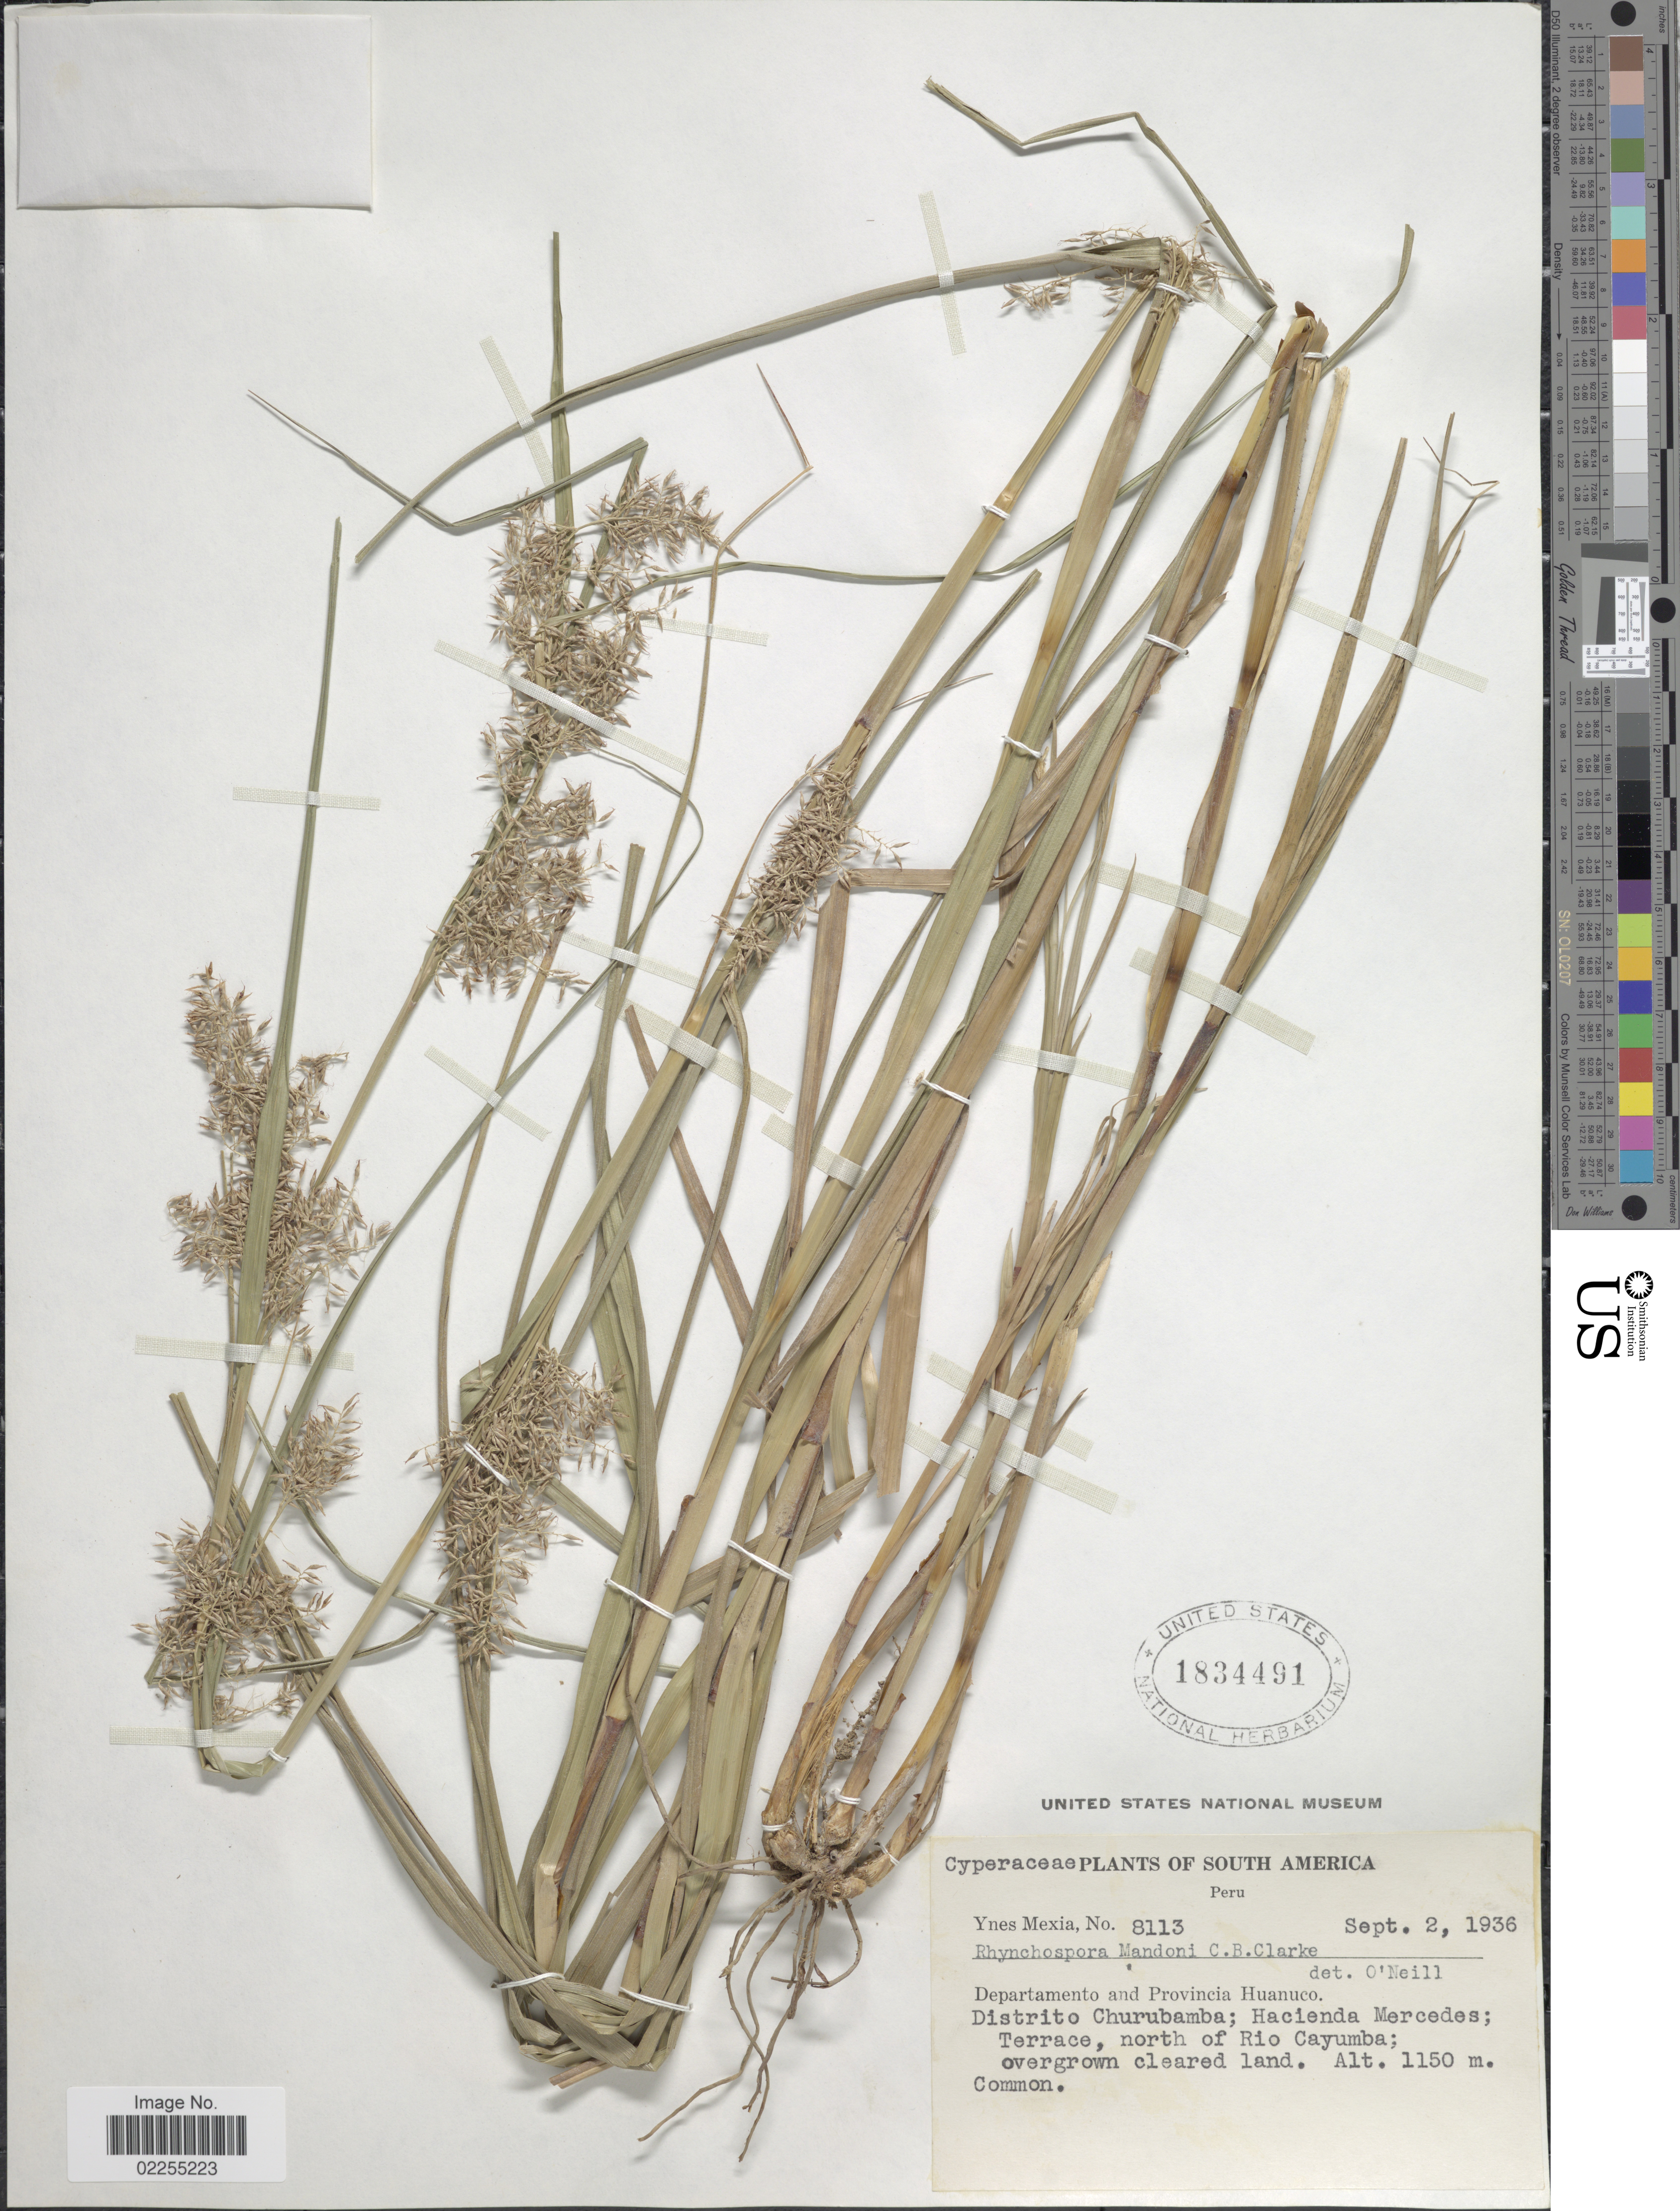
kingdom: Plantae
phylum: Tracheophyta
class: Liliopsida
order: Poales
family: Cyperaceae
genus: Rhynchospora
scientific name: Rhynchospora mandonii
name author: C.B. Clarke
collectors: Y. Mexia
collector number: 8113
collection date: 1936-09-02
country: Peru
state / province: Huánuco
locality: Departamento and Provincia Huanuco. Distrito Churubamba; Hacienda Mercedes; Terrace, north of Rio Cayumba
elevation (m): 1150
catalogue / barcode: US 1834491